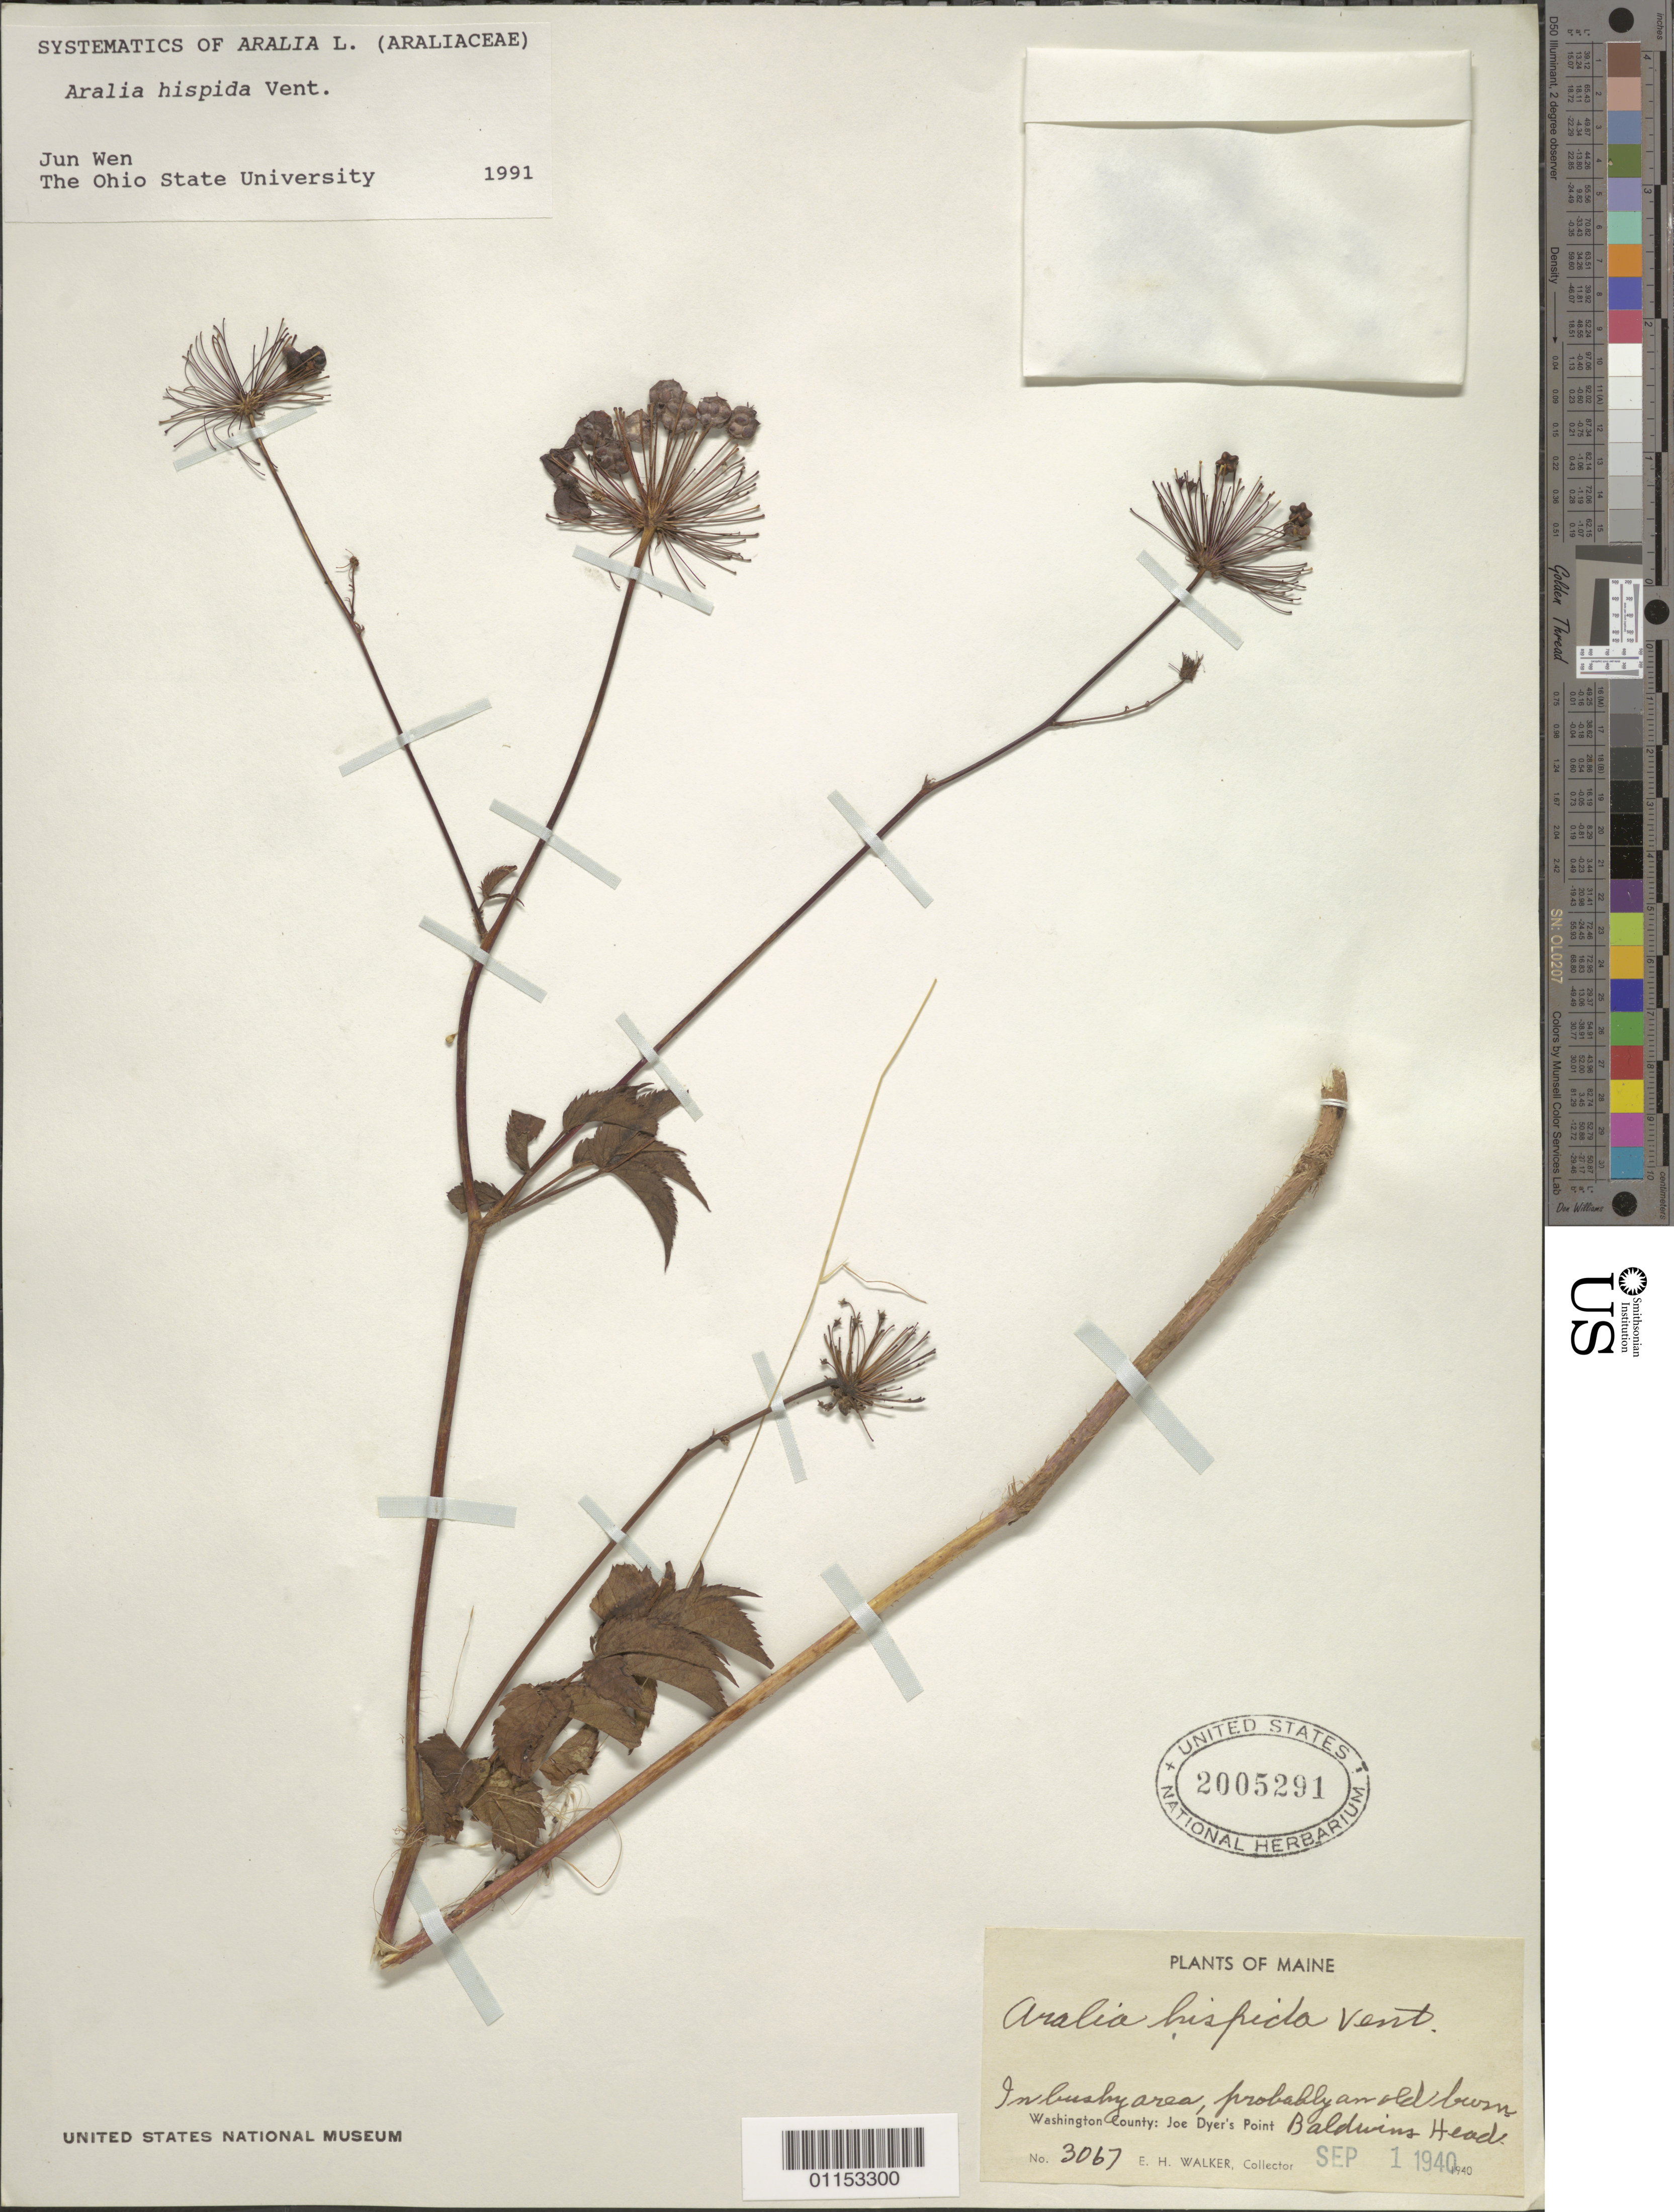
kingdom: Plantae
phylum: Tracheophyta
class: Magnoliopsida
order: Apiales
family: Araliaceae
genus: Aralia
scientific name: Aralia hispida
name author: Vent.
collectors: E. H. Walker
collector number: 3067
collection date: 1940-09-01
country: United States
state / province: Maine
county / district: Washington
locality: Joe Dyer's Point.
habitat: In bushy area.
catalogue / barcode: US 2005291